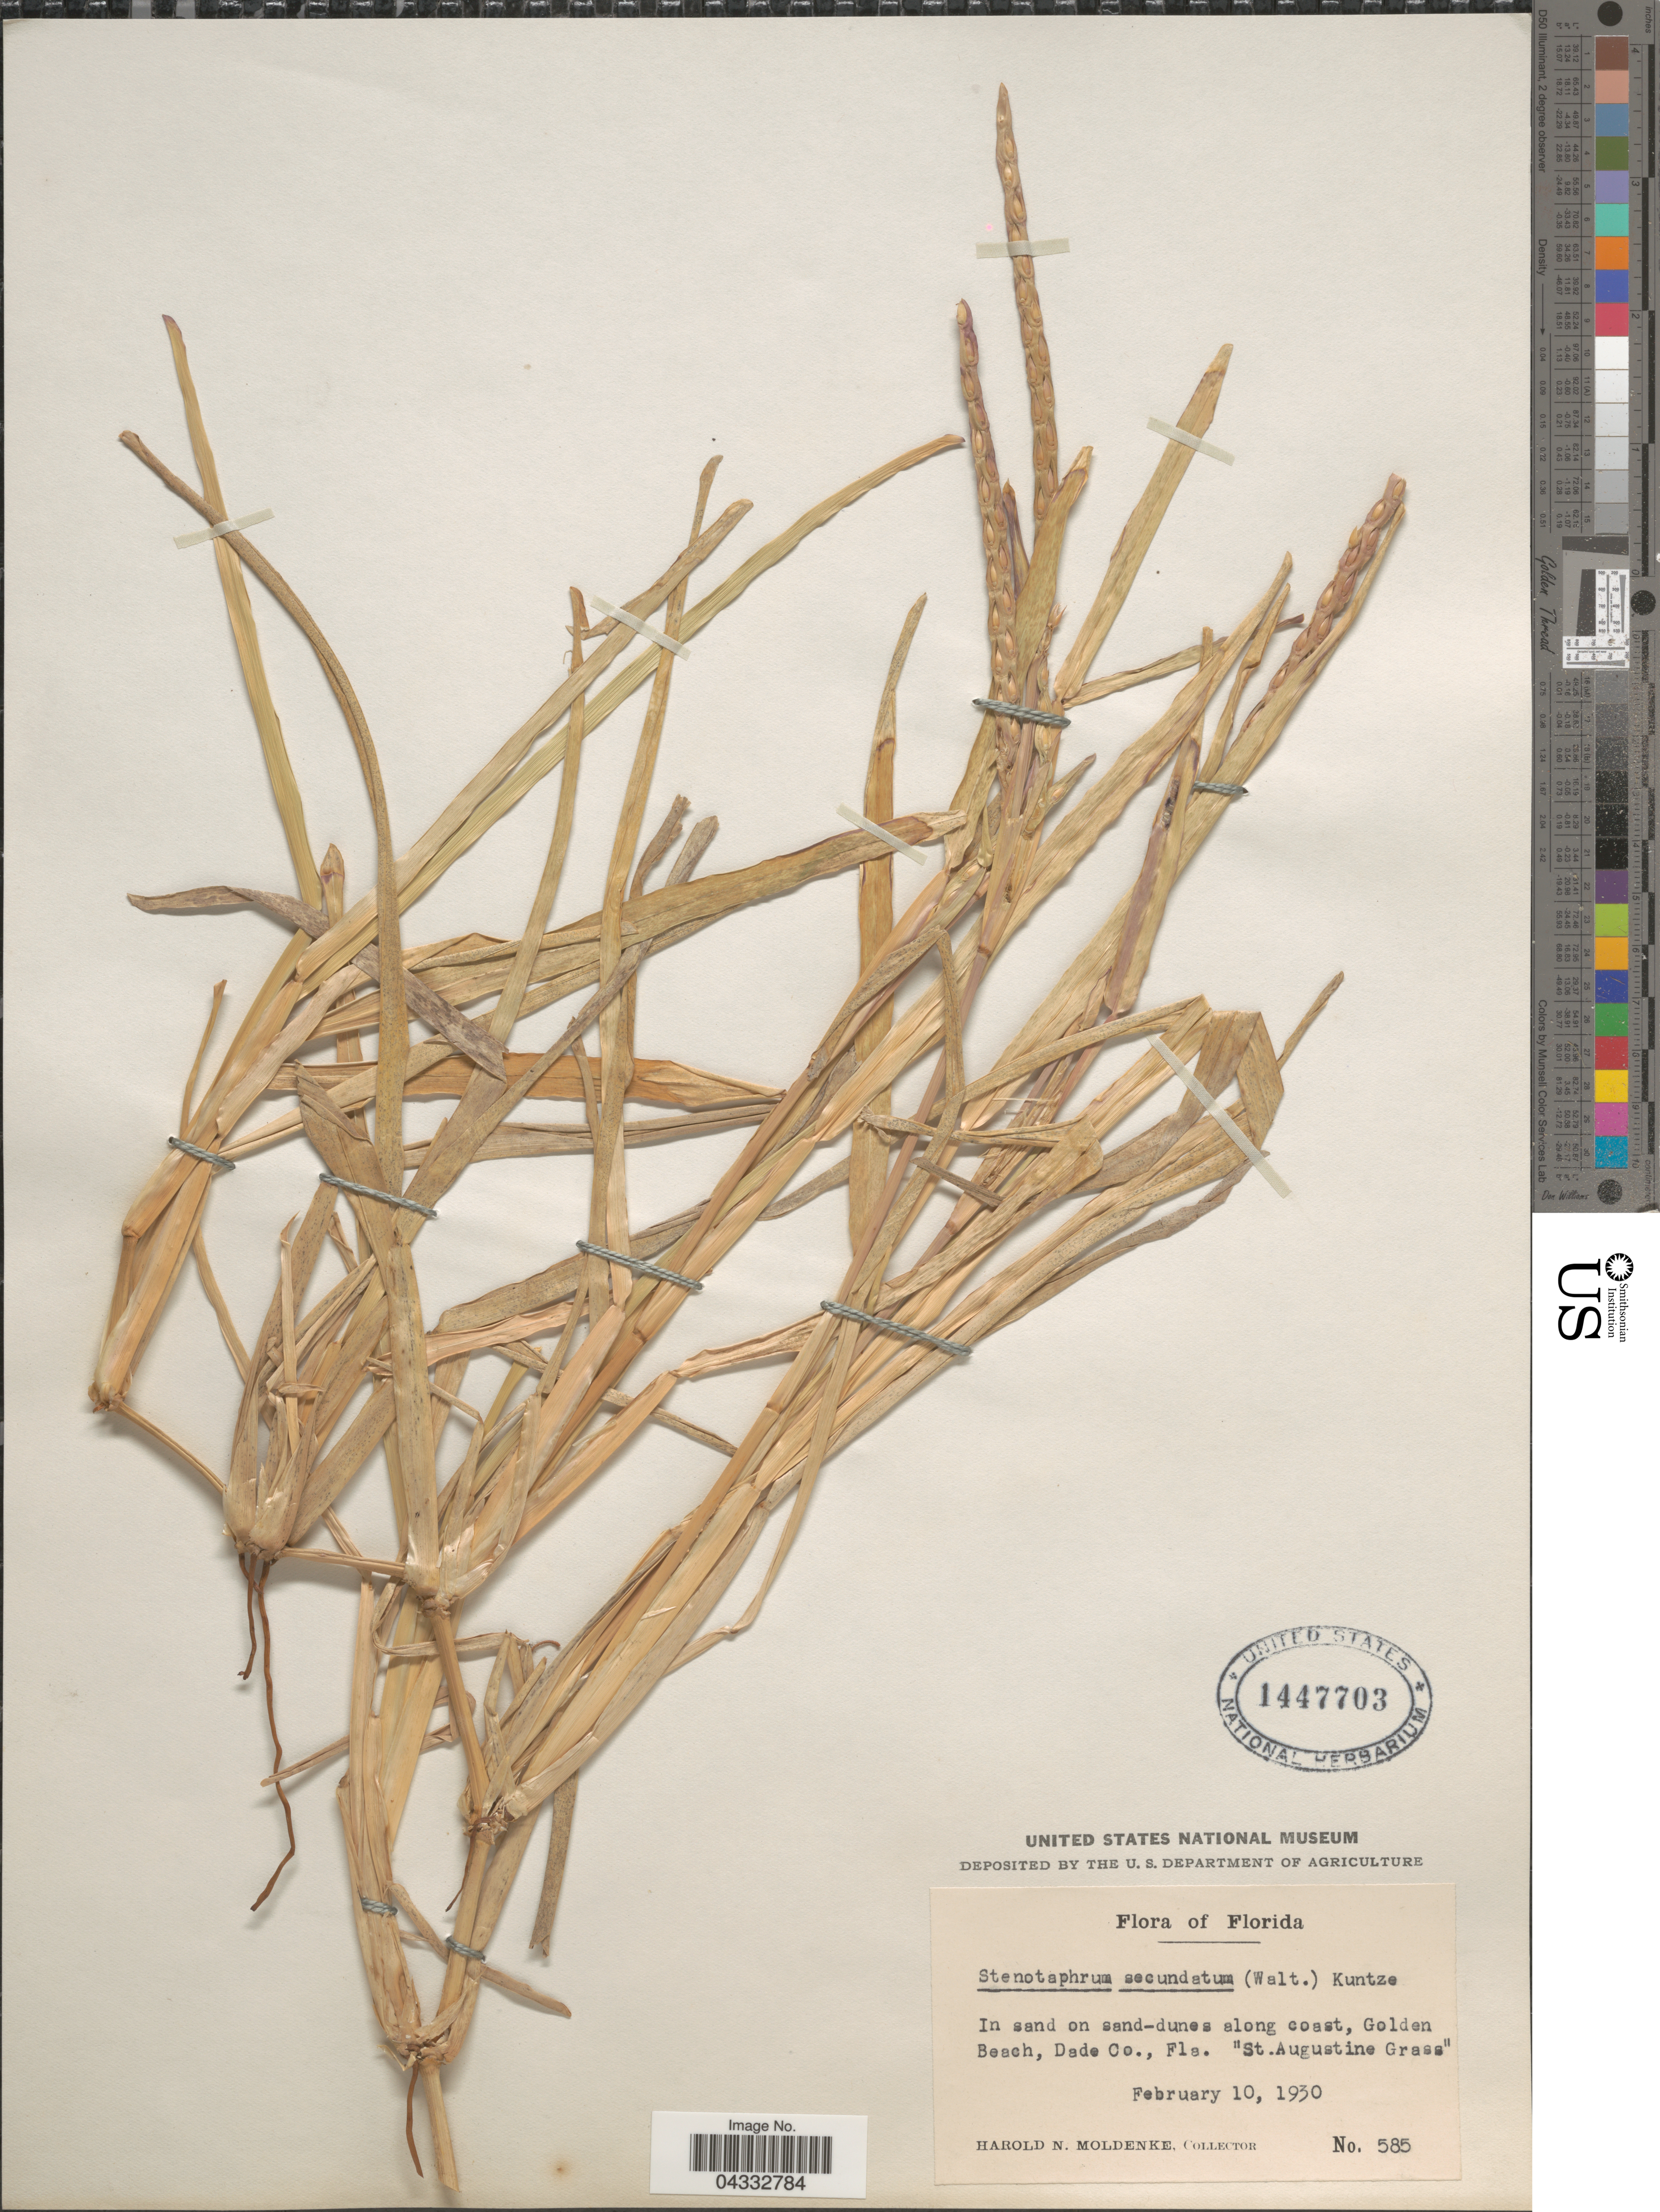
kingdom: Plantae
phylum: Tracheophyta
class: Liliopsida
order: Poales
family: Poaceae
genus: Stenotaphrum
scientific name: Stenotaphrum secundatum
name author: (Walter) Kuntze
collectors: H. N. Moldenke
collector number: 585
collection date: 1930-02-10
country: United States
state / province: Florida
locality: Along coast, Golden Beach, Dade Co.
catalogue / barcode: US 1447703